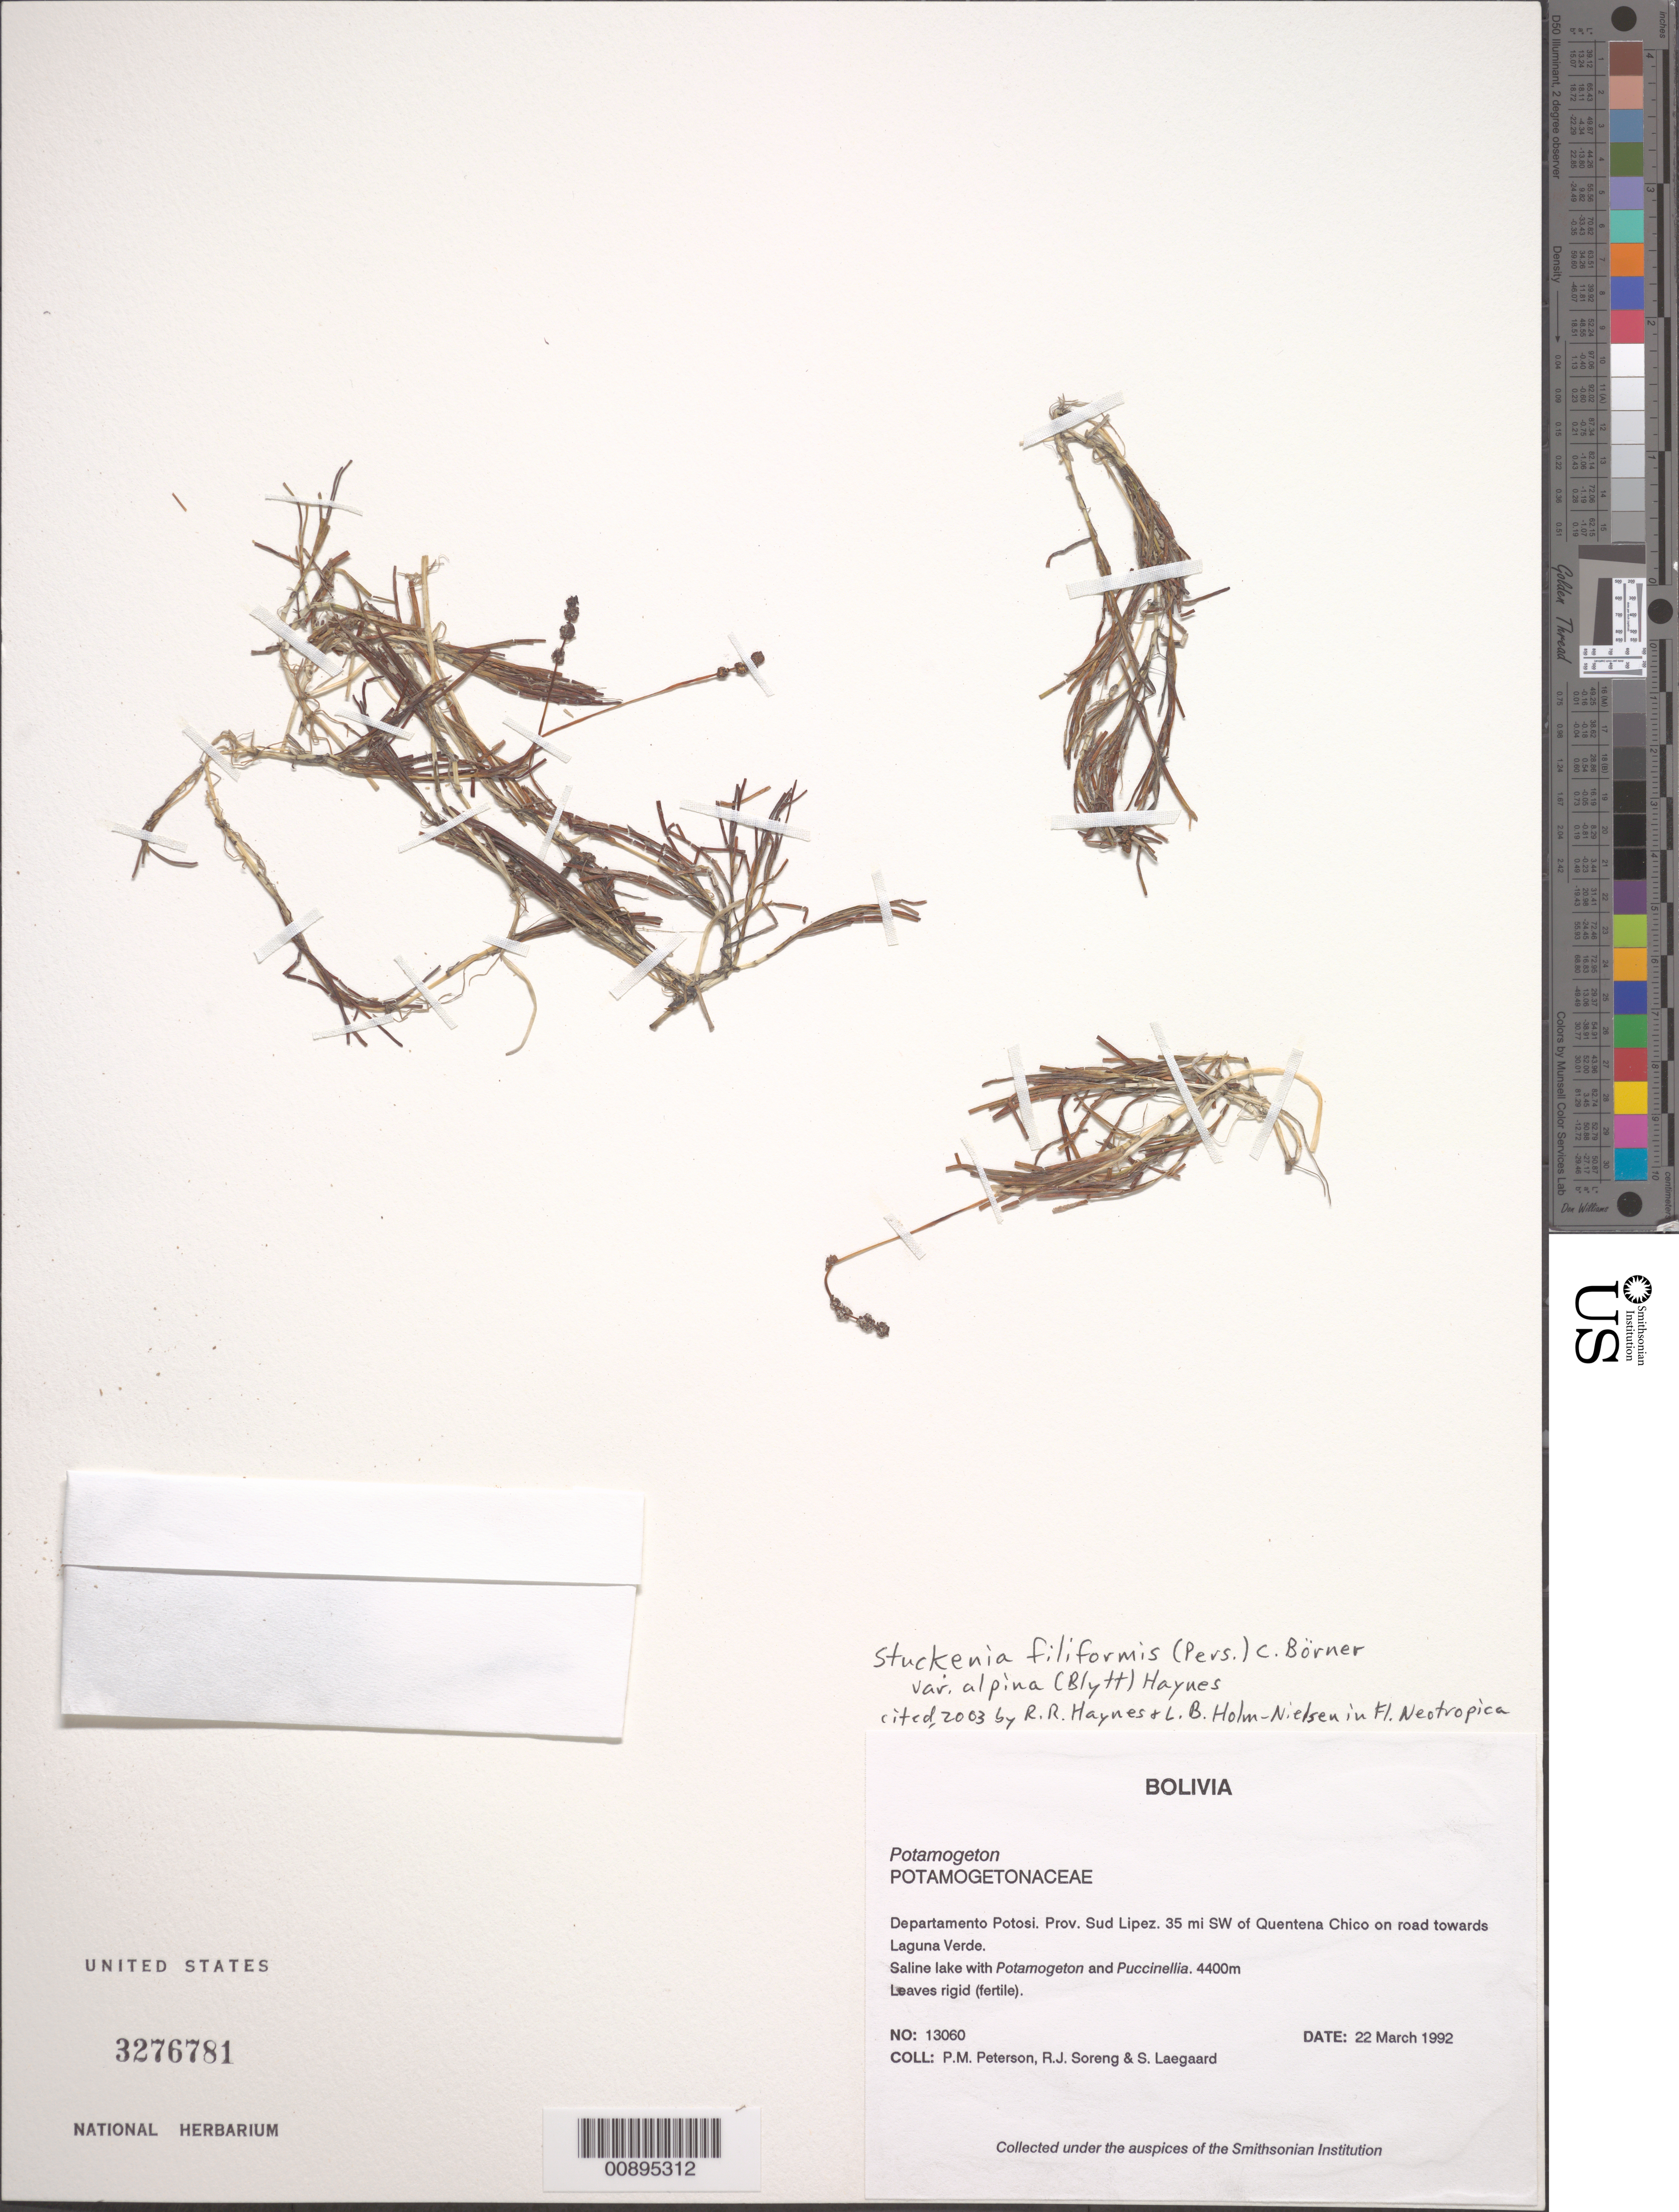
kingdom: Plantae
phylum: Tracheophyta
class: Liliopsida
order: Alismatales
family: Potamogetonaceae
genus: Stuckenia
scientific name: Stuckenia filiformis var. alpina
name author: (Blytt) Dorn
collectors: P. M. Peterson, R. J. Soreng & S. Lægaard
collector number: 13060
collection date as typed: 22 Mar 1992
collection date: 1992-03-22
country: Bolivia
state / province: Potosi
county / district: Sud Lipez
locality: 35 mi SW of Quentena Chico on road towards Laguna Verde.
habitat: Saline lake with Potamogeton and Puccinellia.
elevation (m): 4400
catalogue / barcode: US 3276781